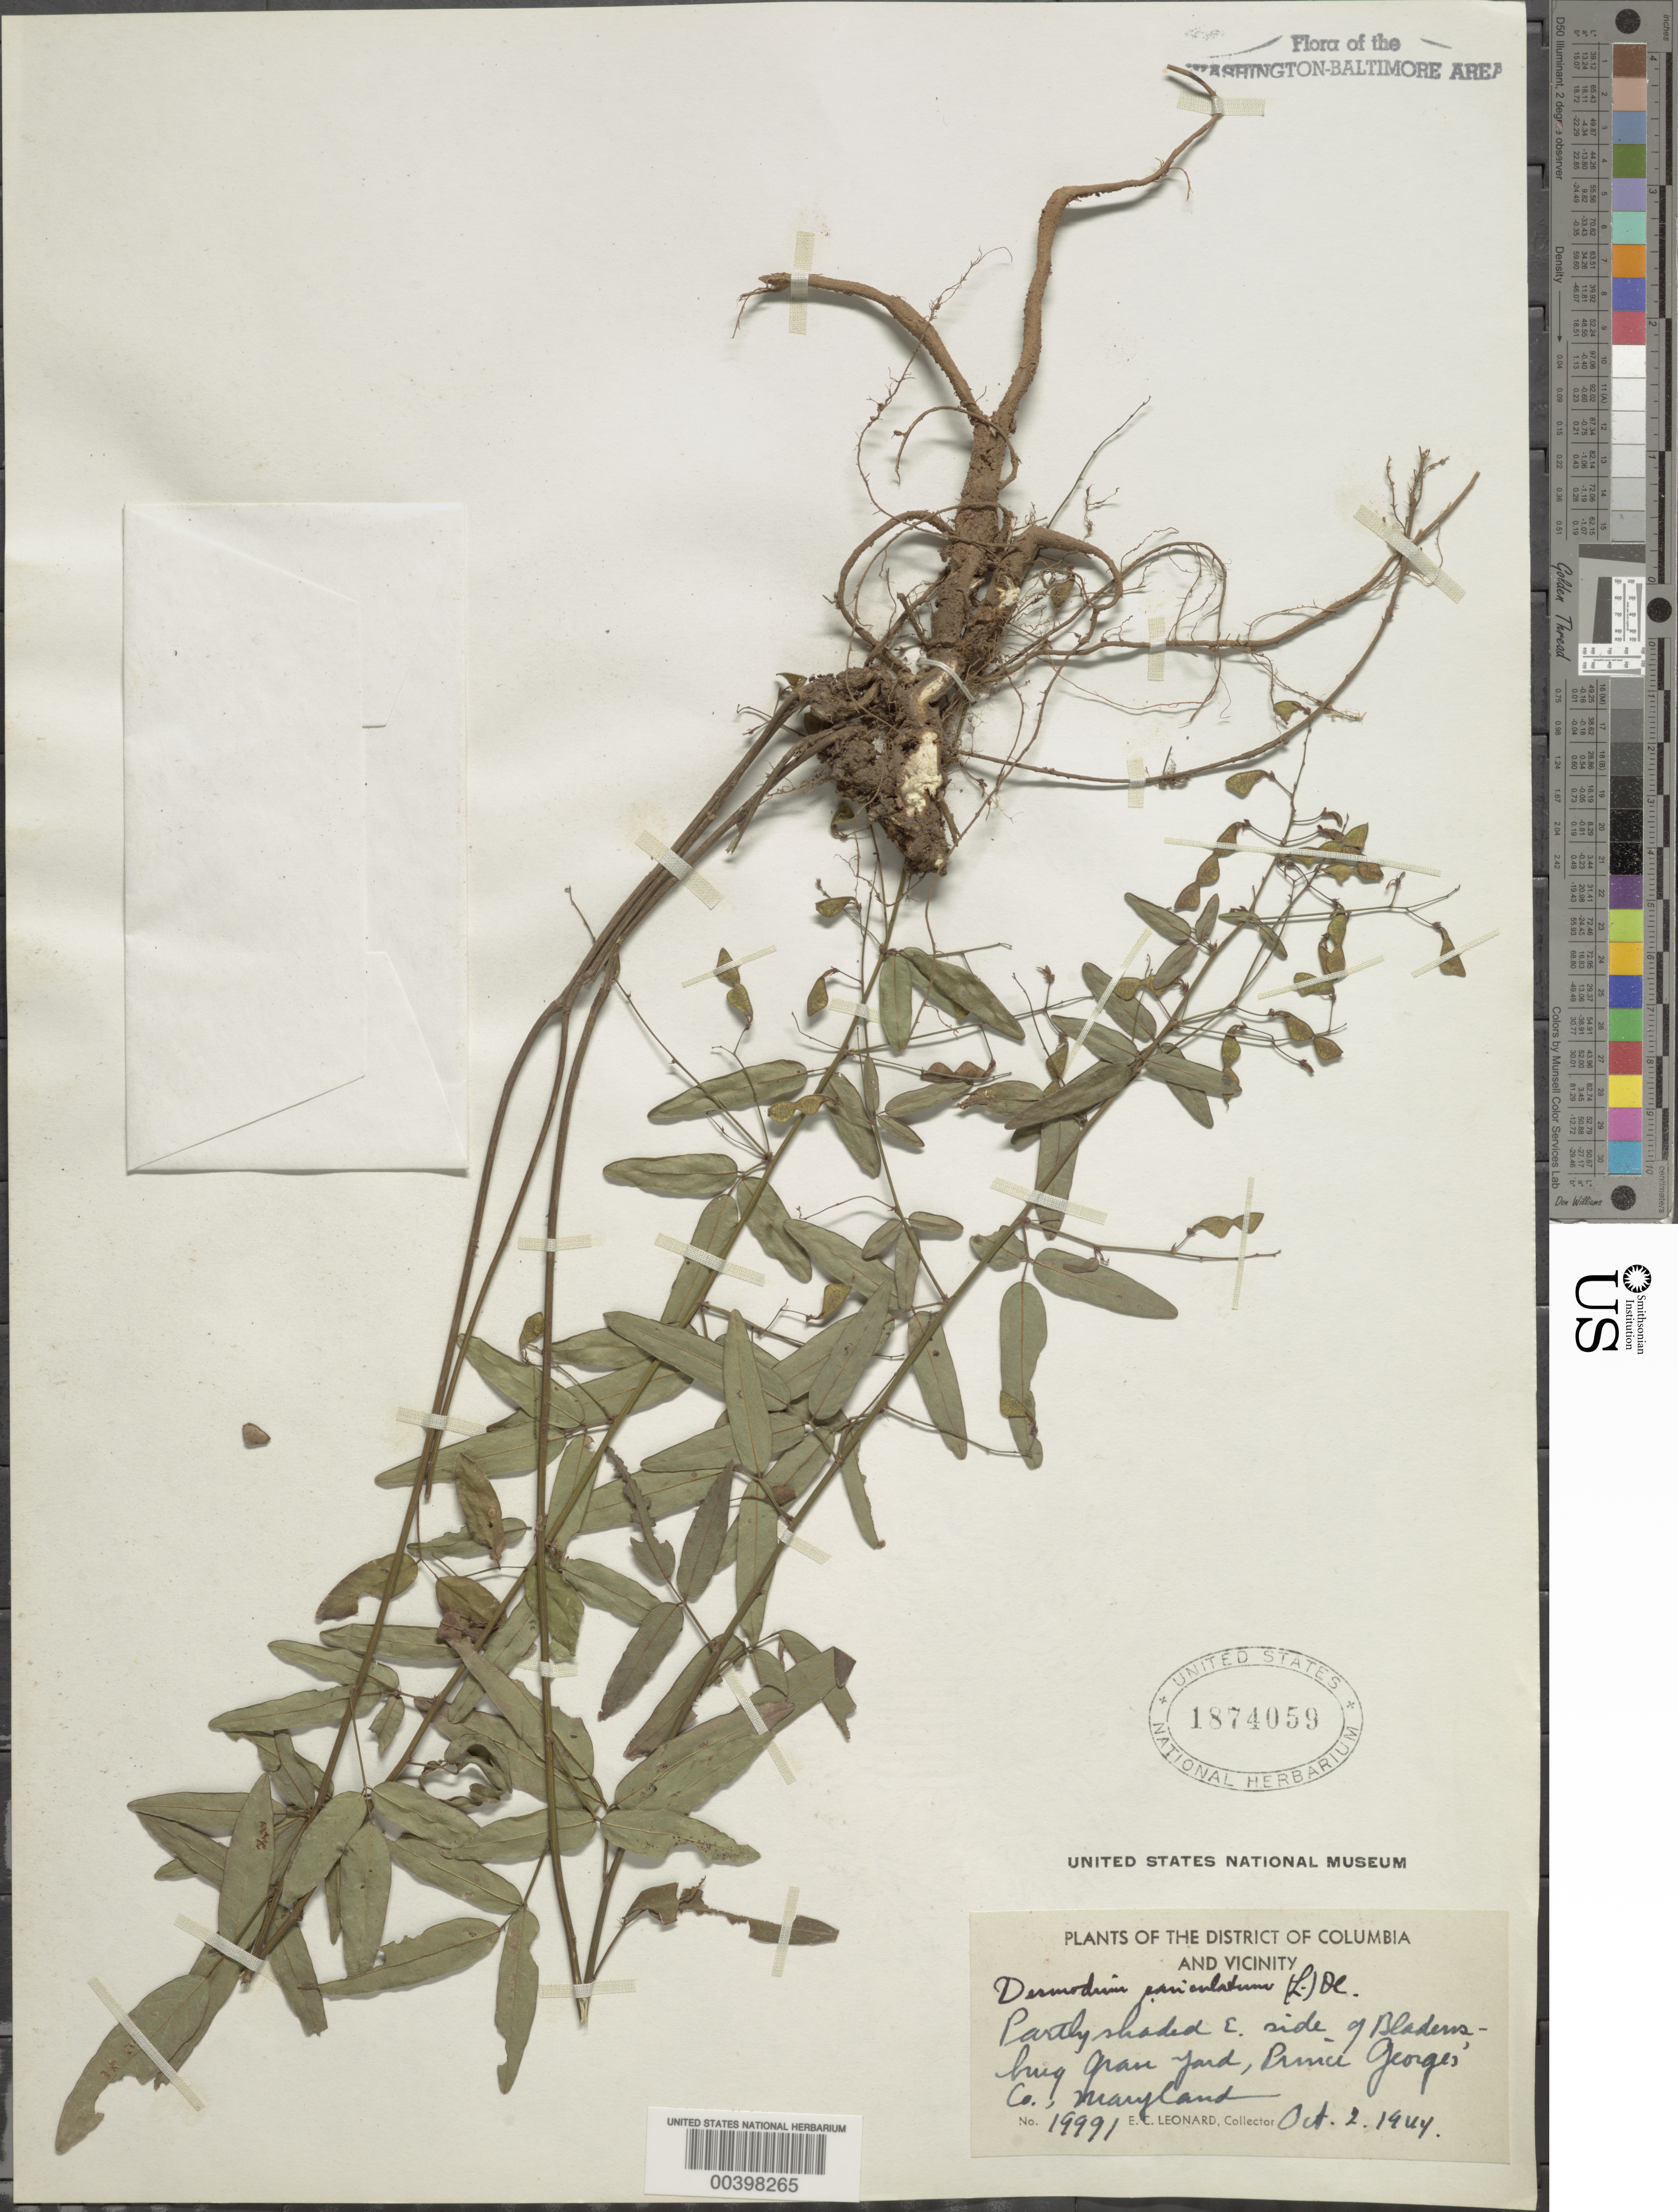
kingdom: Plantae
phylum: Tracheophyta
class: Magnoliopsida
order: Fabales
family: Fabaceae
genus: Desmodium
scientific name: Desmodium paniculatum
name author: (L.) DC.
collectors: E. C. Leonard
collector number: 19991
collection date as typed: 02 Oct 1944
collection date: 1944-10-02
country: United States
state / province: Maryland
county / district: Prince George's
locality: Bladensburg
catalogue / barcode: US 1874059